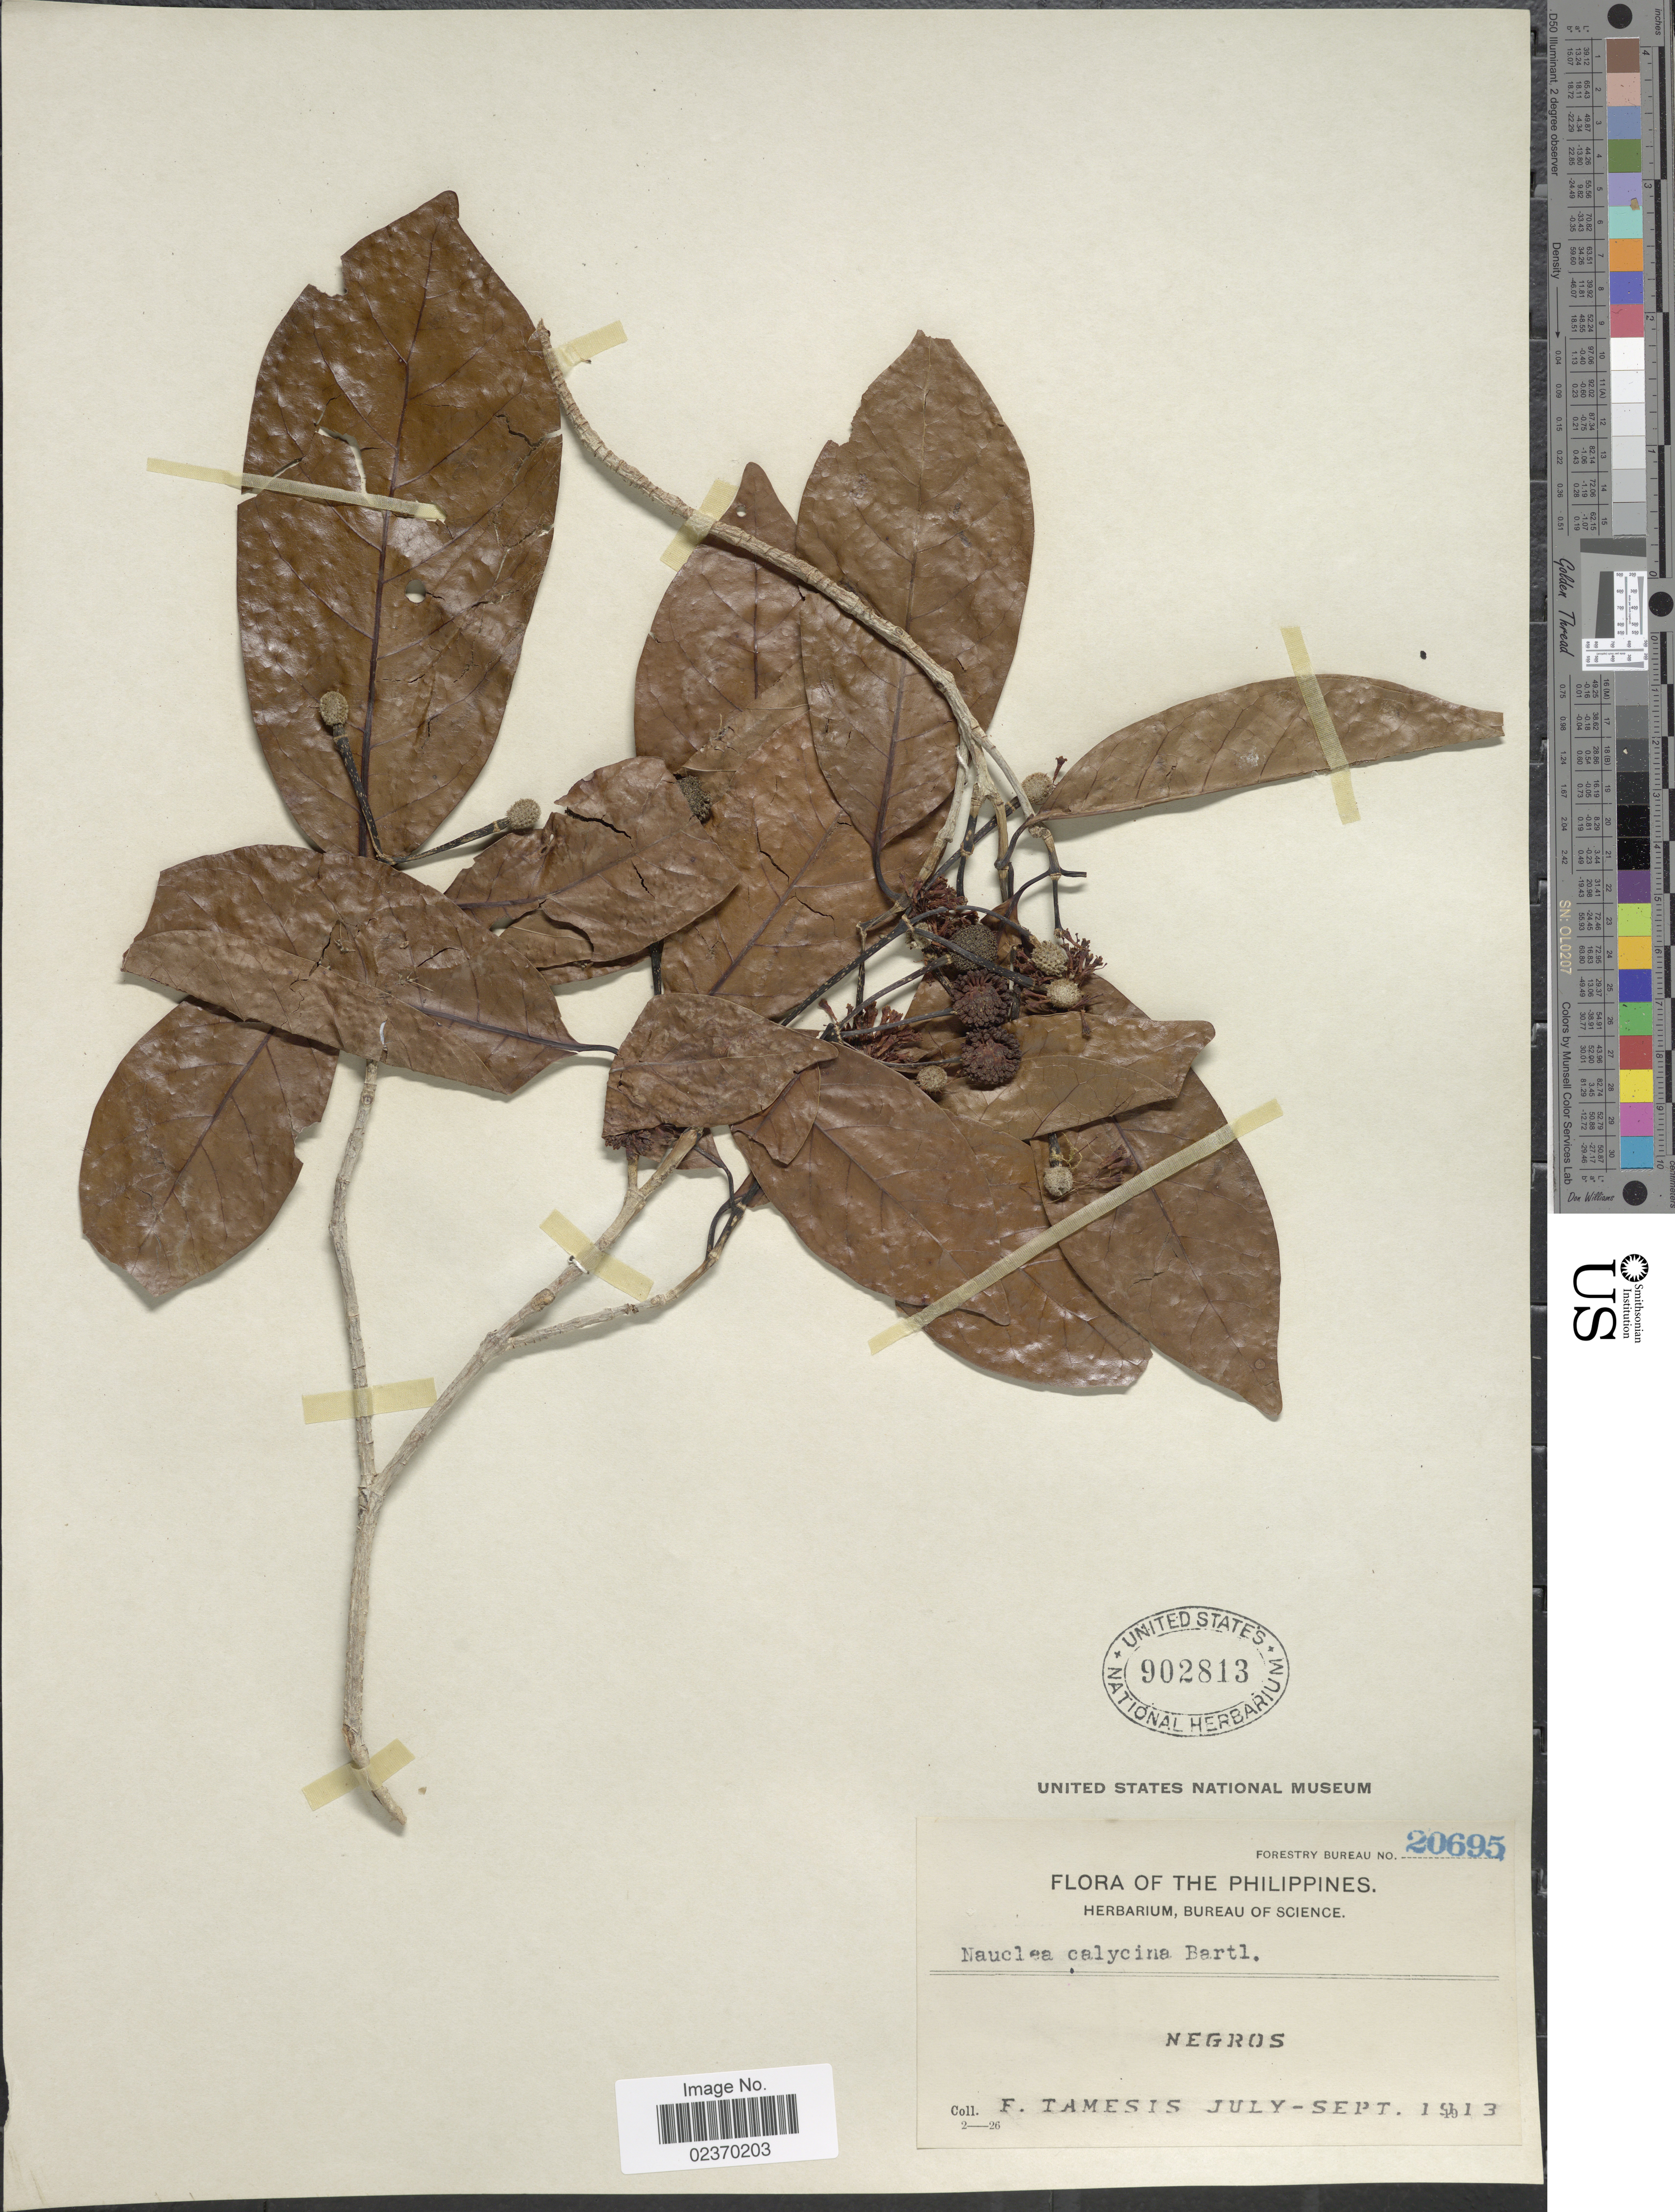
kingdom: Plantae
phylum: Tracheophyta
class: Magnoliopsida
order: Gentianales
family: Rubiaceae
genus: Neonauclea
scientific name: Neonauclea calycina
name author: (Bartl. ex DC.) Merr.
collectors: F. Tamesis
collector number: Forestry Bureau 20695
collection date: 1913-07/1913-09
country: Philippines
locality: Negros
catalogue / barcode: US 902813